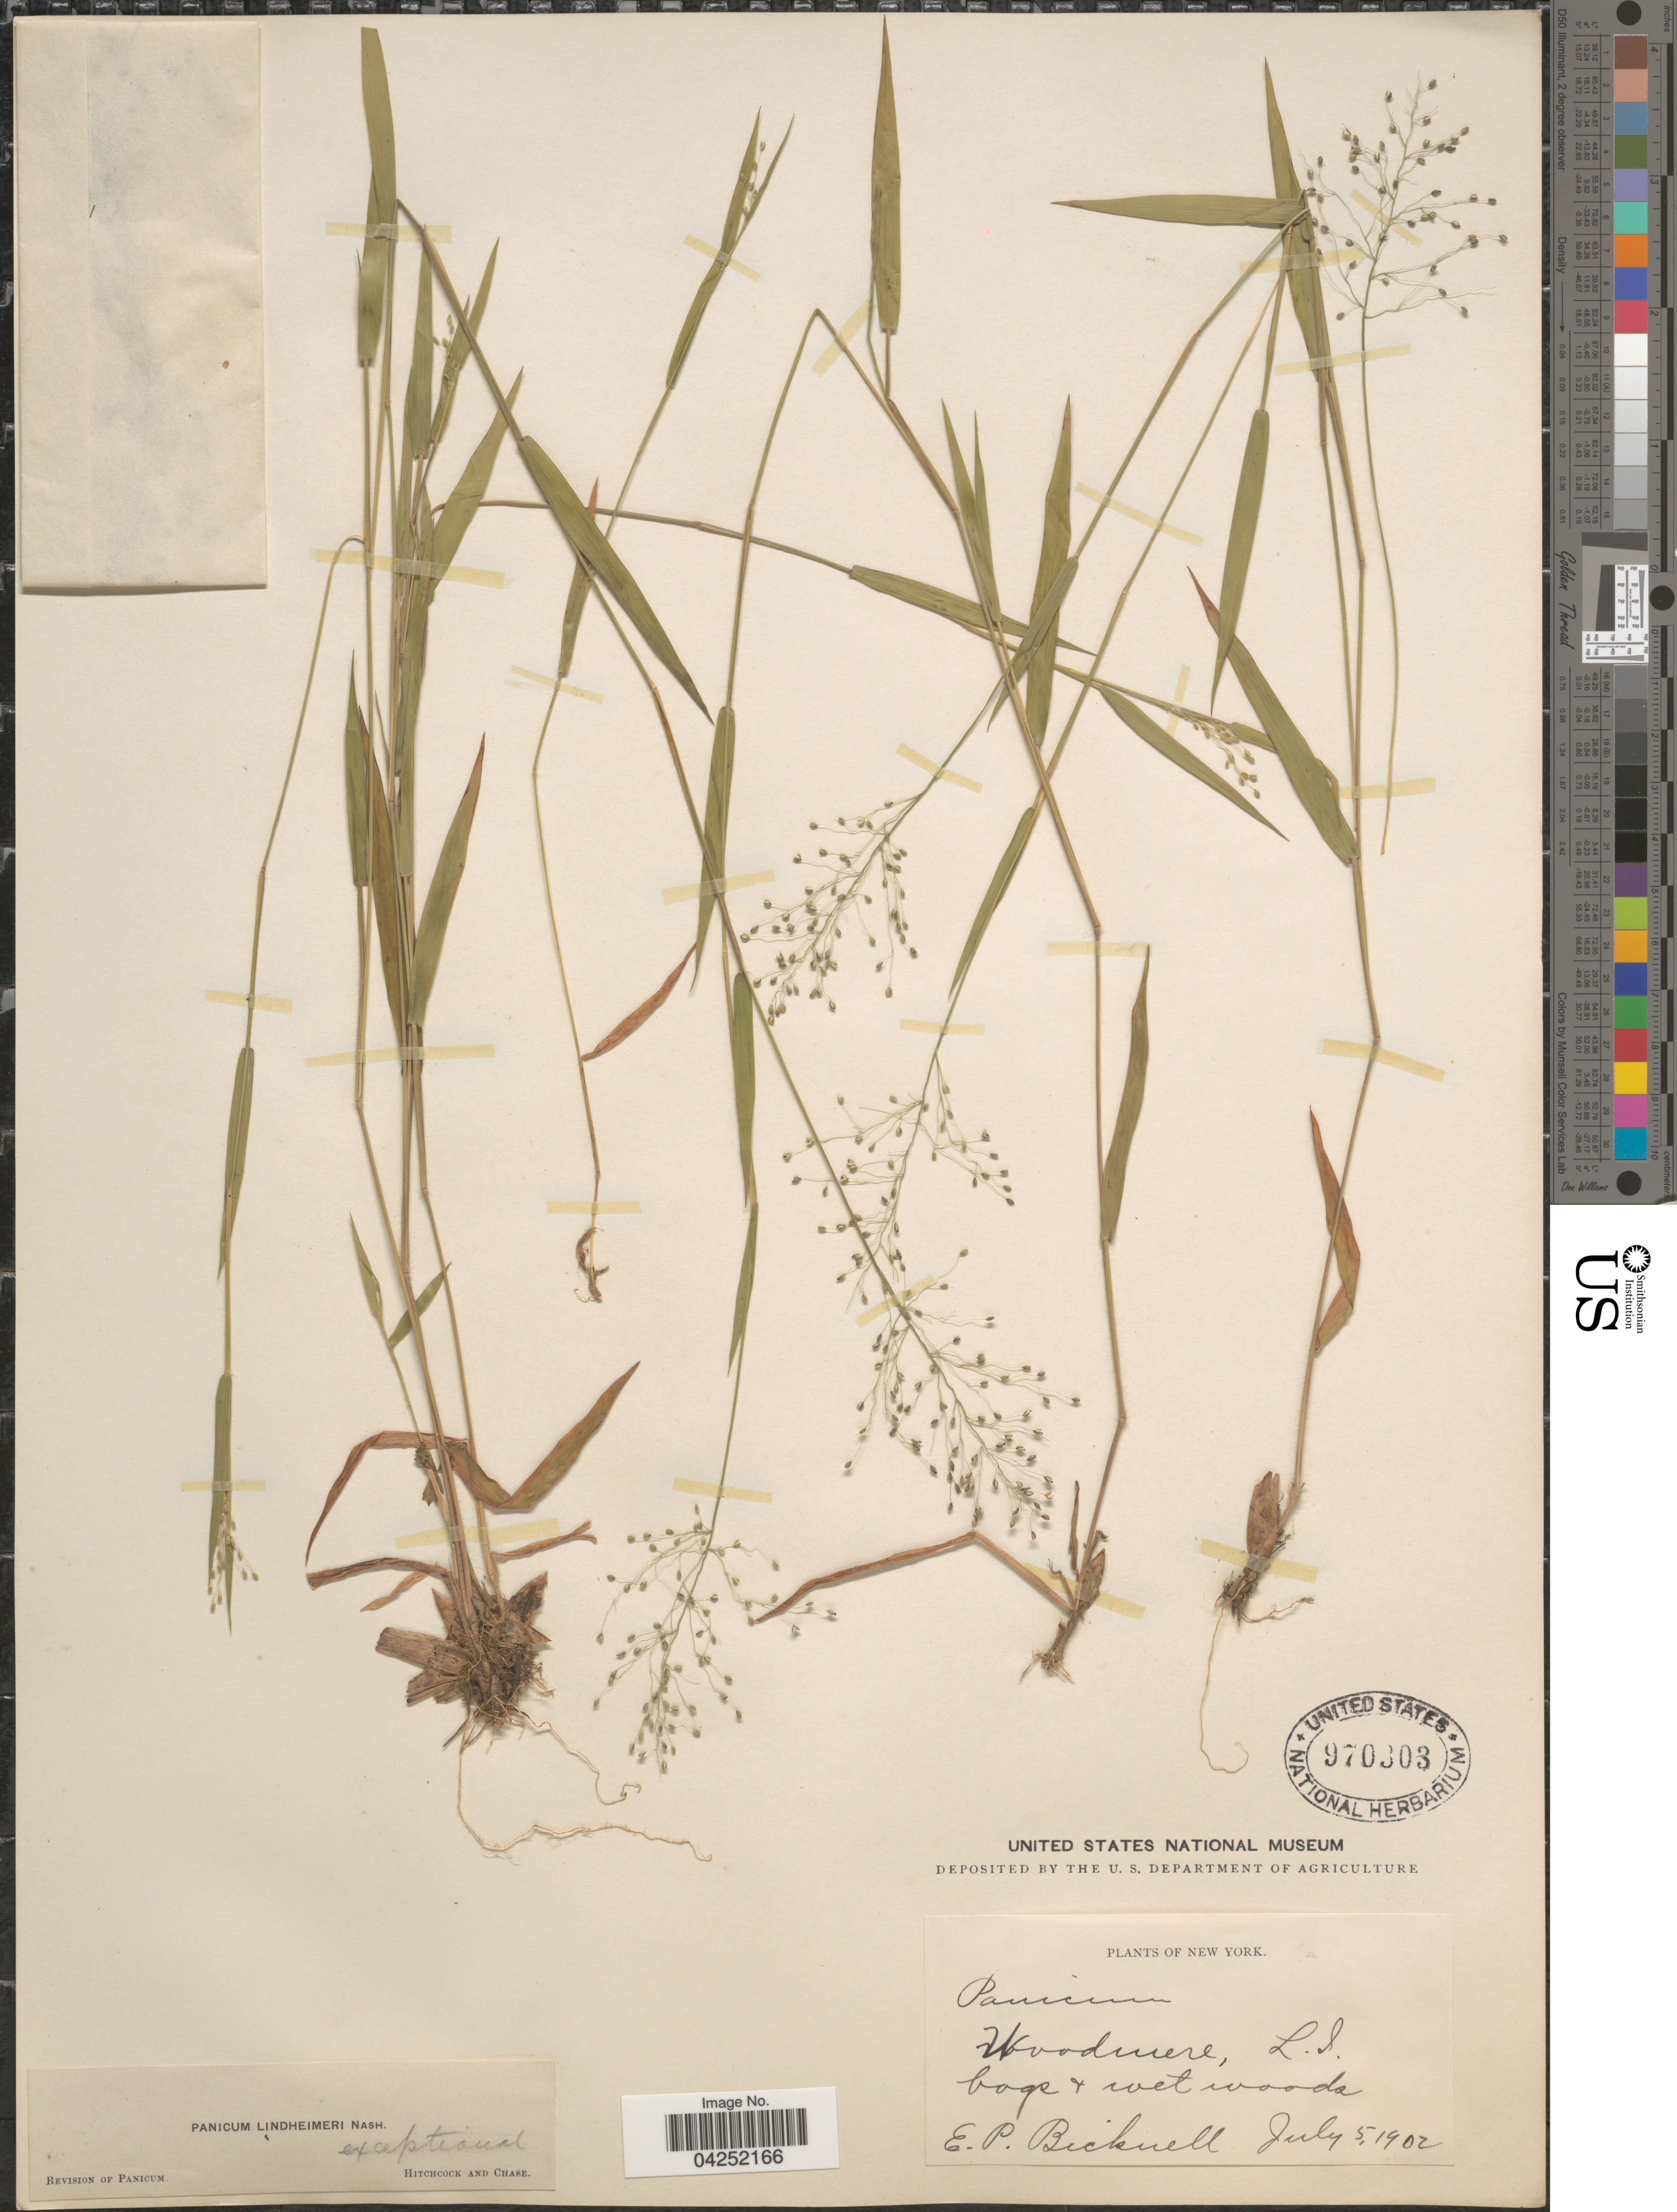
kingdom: Plantae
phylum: Tracheophyta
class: Liliopsida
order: Poales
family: Poaceae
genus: Dichanthelium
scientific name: Dichanthelium acuminatum var. lindheimeri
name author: (Nash) Gould & C.A. Clark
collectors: E. P. Bicknell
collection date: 1902-07-05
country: United States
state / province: New York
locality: Woodmere, L.I.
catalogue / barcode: US 970303